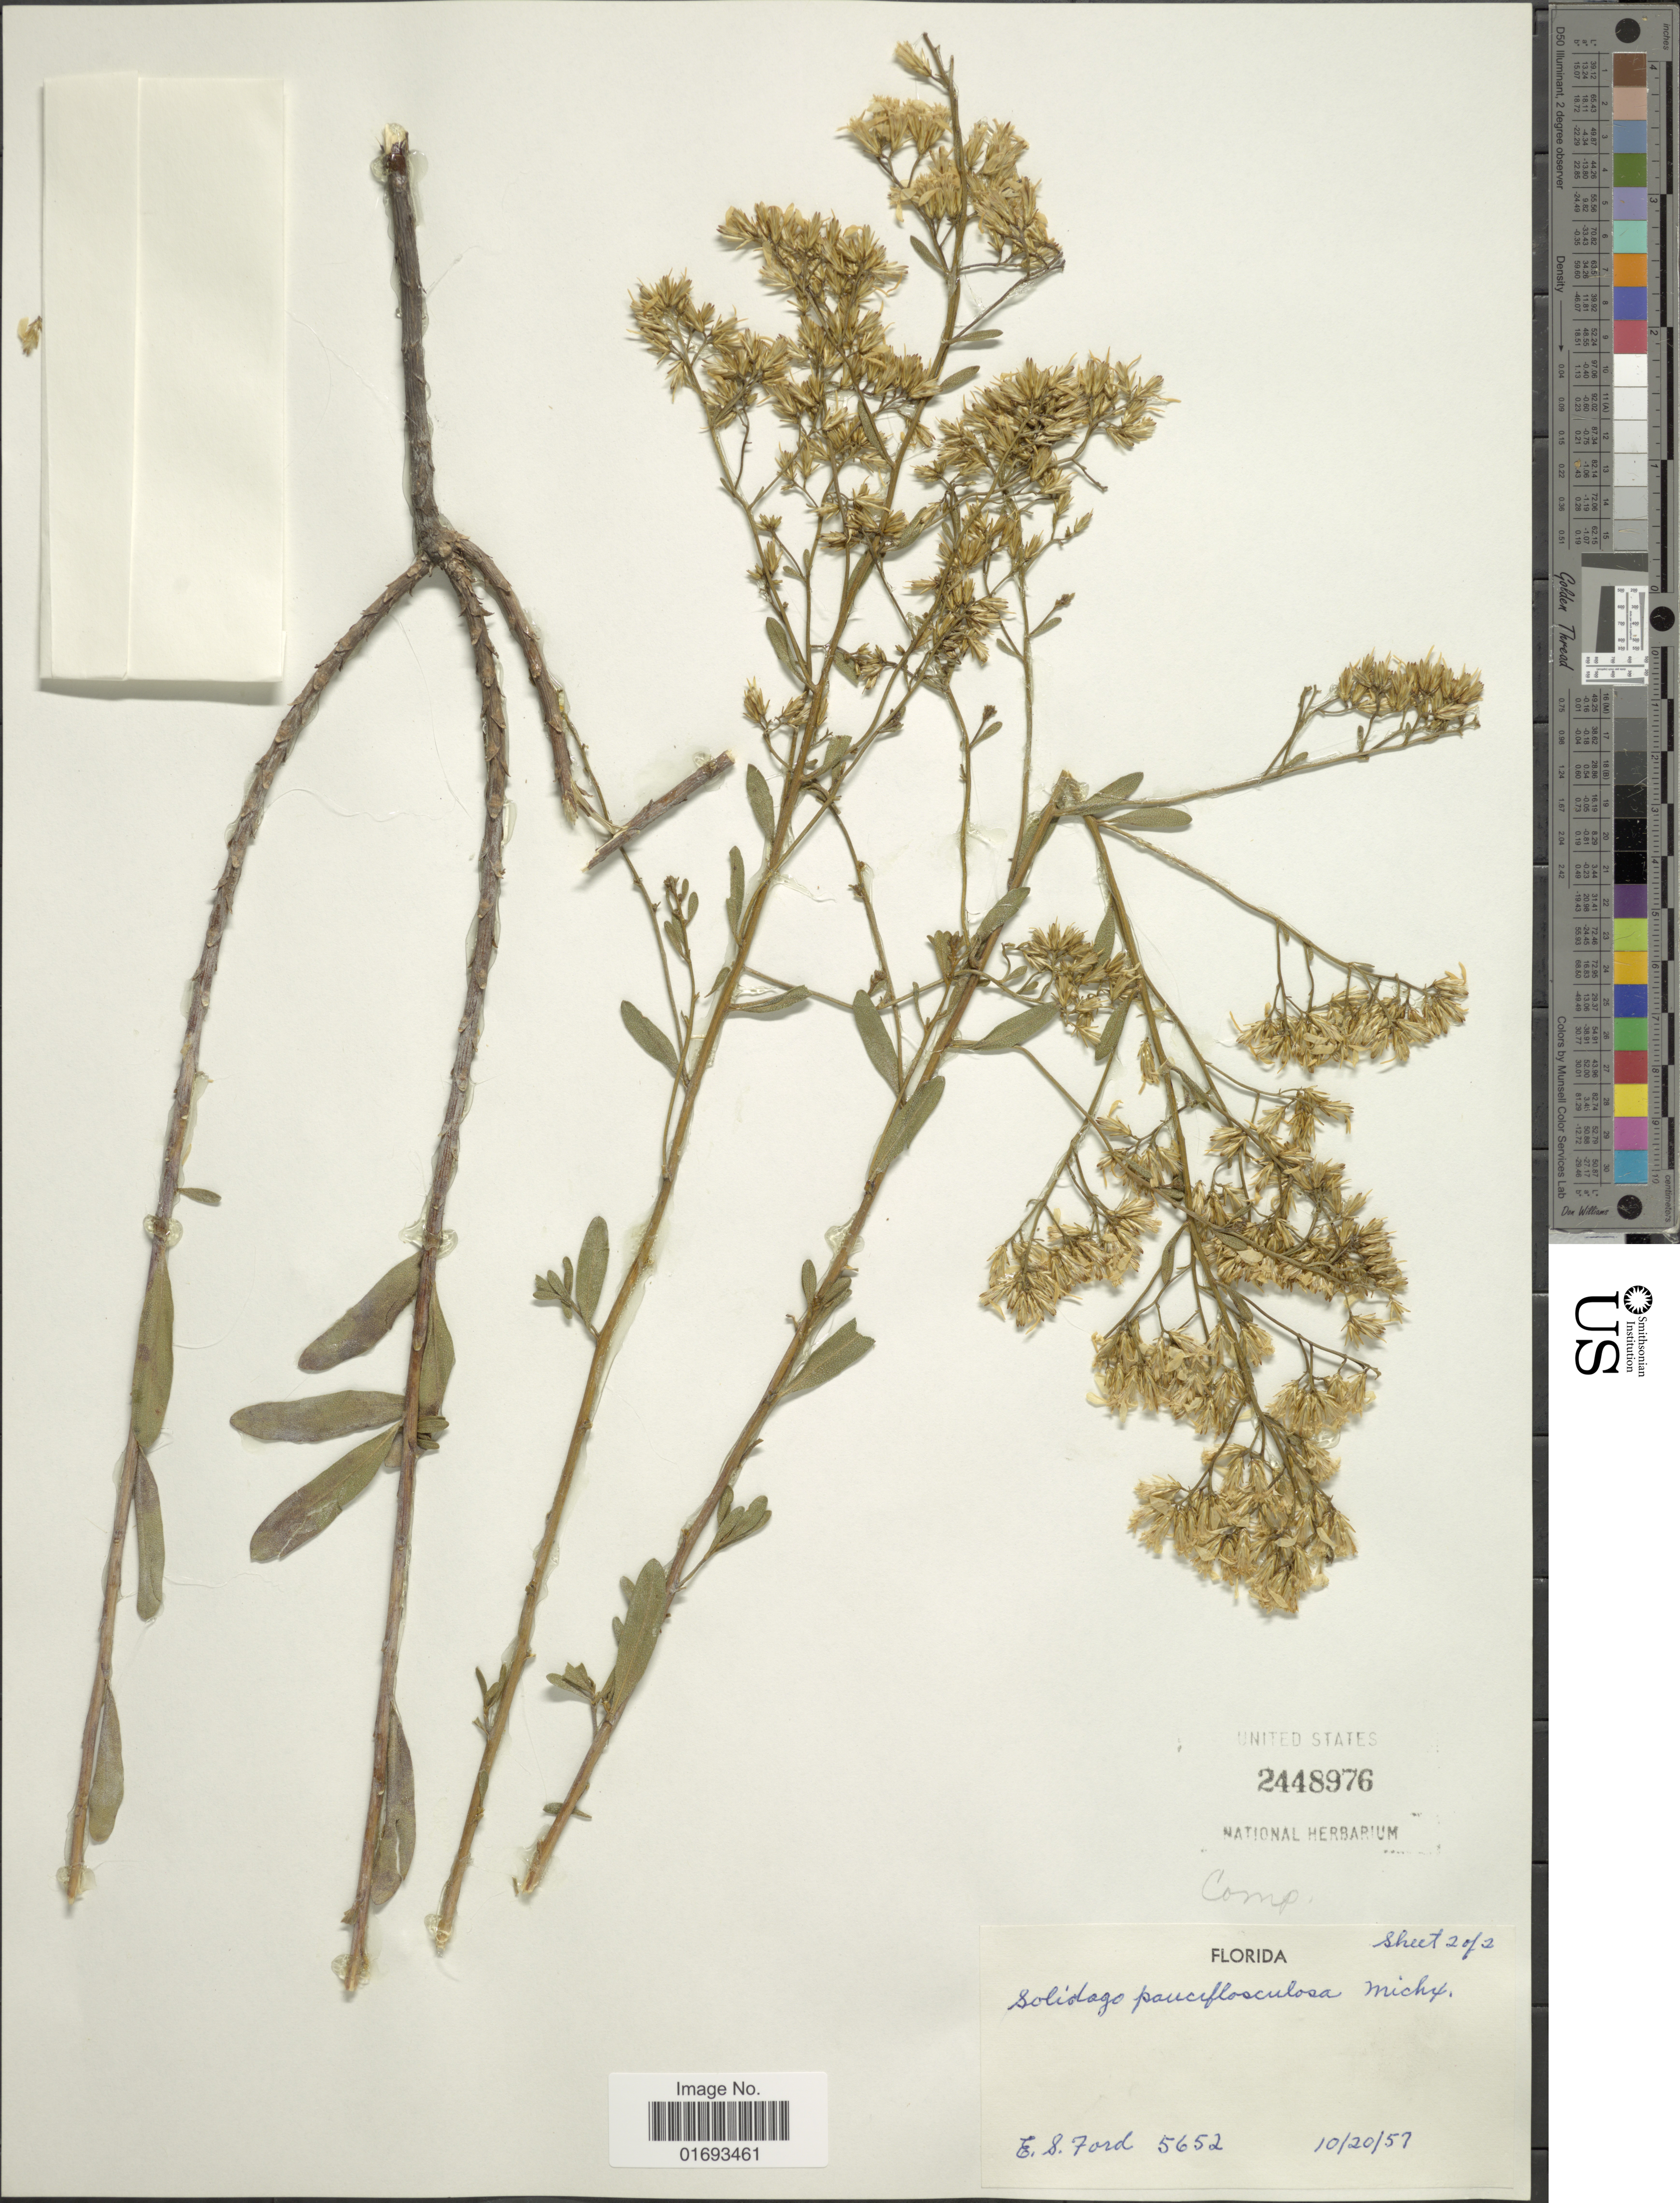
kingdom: Plantae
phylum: Tracheophyta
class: Magnoliopsida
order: Asterales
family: Asteraceae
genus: Chrysoma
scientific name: Chrysoma pauciflosculosa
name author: (Michx.) Greene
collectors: E. Ford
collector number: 5652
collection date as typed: Transcribed d/m/y: 20/10/57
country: United States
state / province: Florida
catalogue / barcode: US 2448976